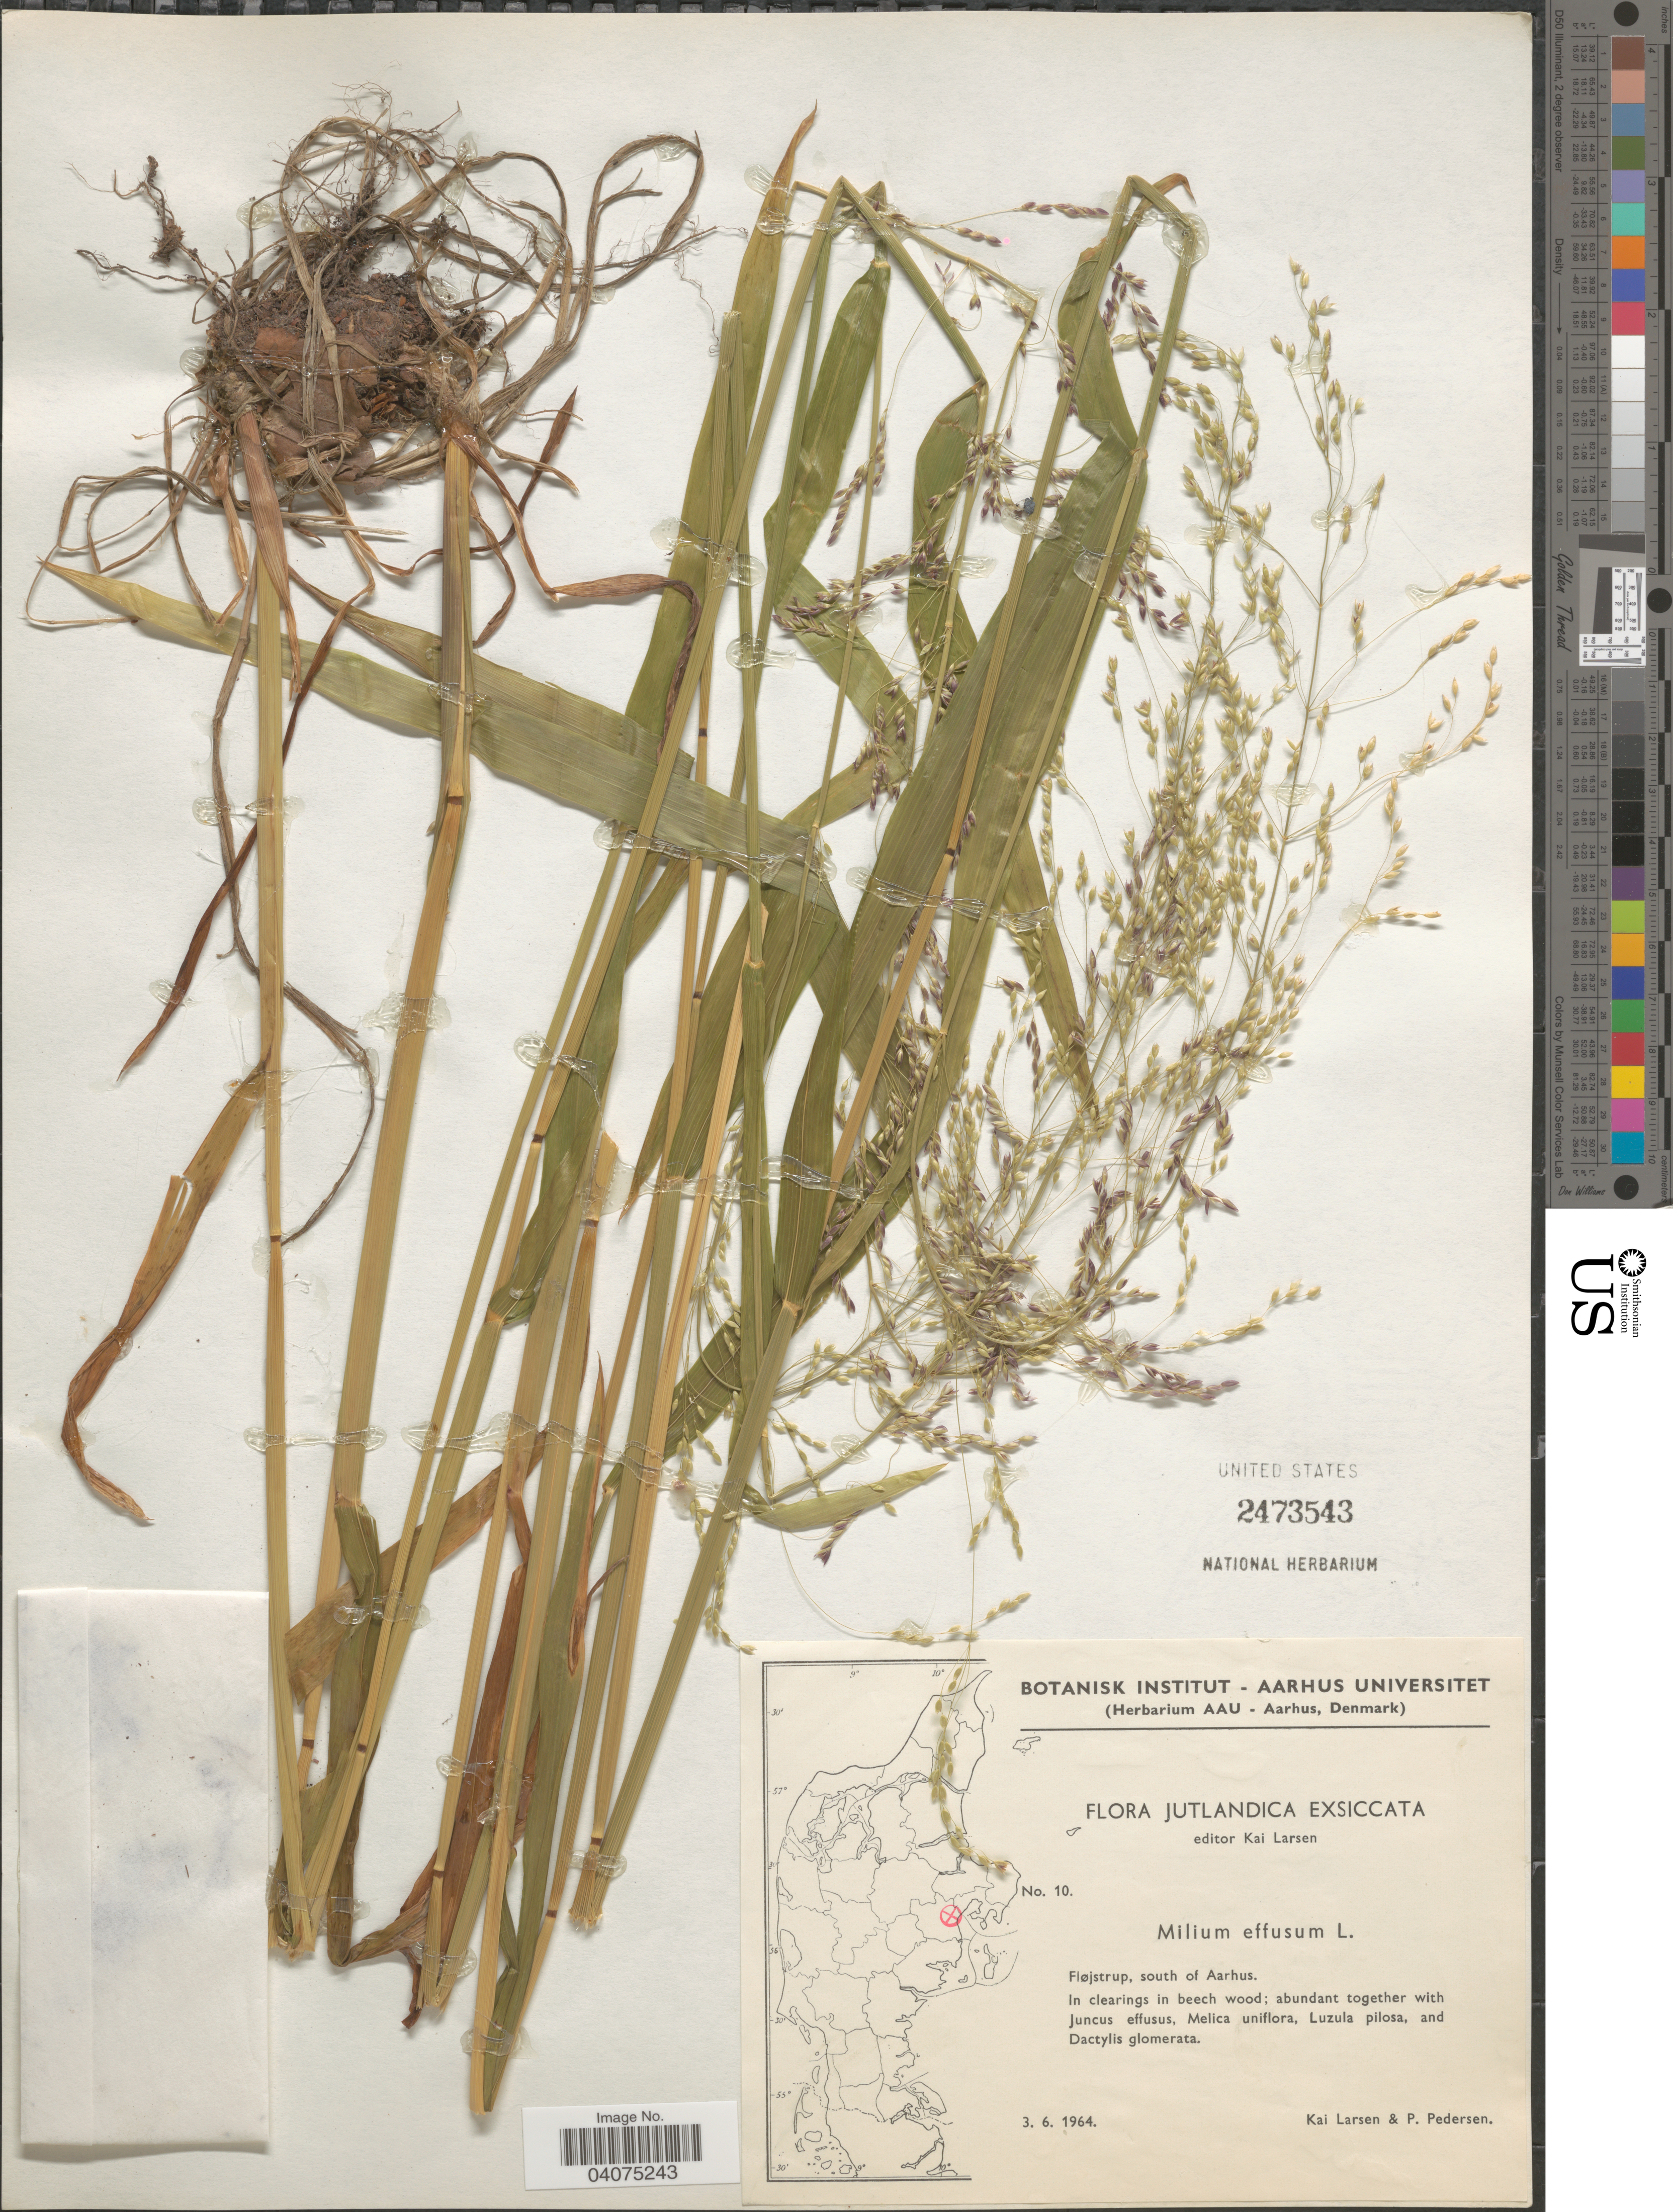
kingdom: Plantae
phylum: Tracheophyta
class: Liliopsida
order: Poales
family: Poaceae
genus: Milium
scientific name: Milium effusum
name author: L.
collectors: K. Larsen & P. Pedersen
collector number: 10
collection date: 1964-06-03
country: Denmark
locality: Jutlandica. Fløjstrup, south of Aarhus.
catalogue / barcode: US 2473543